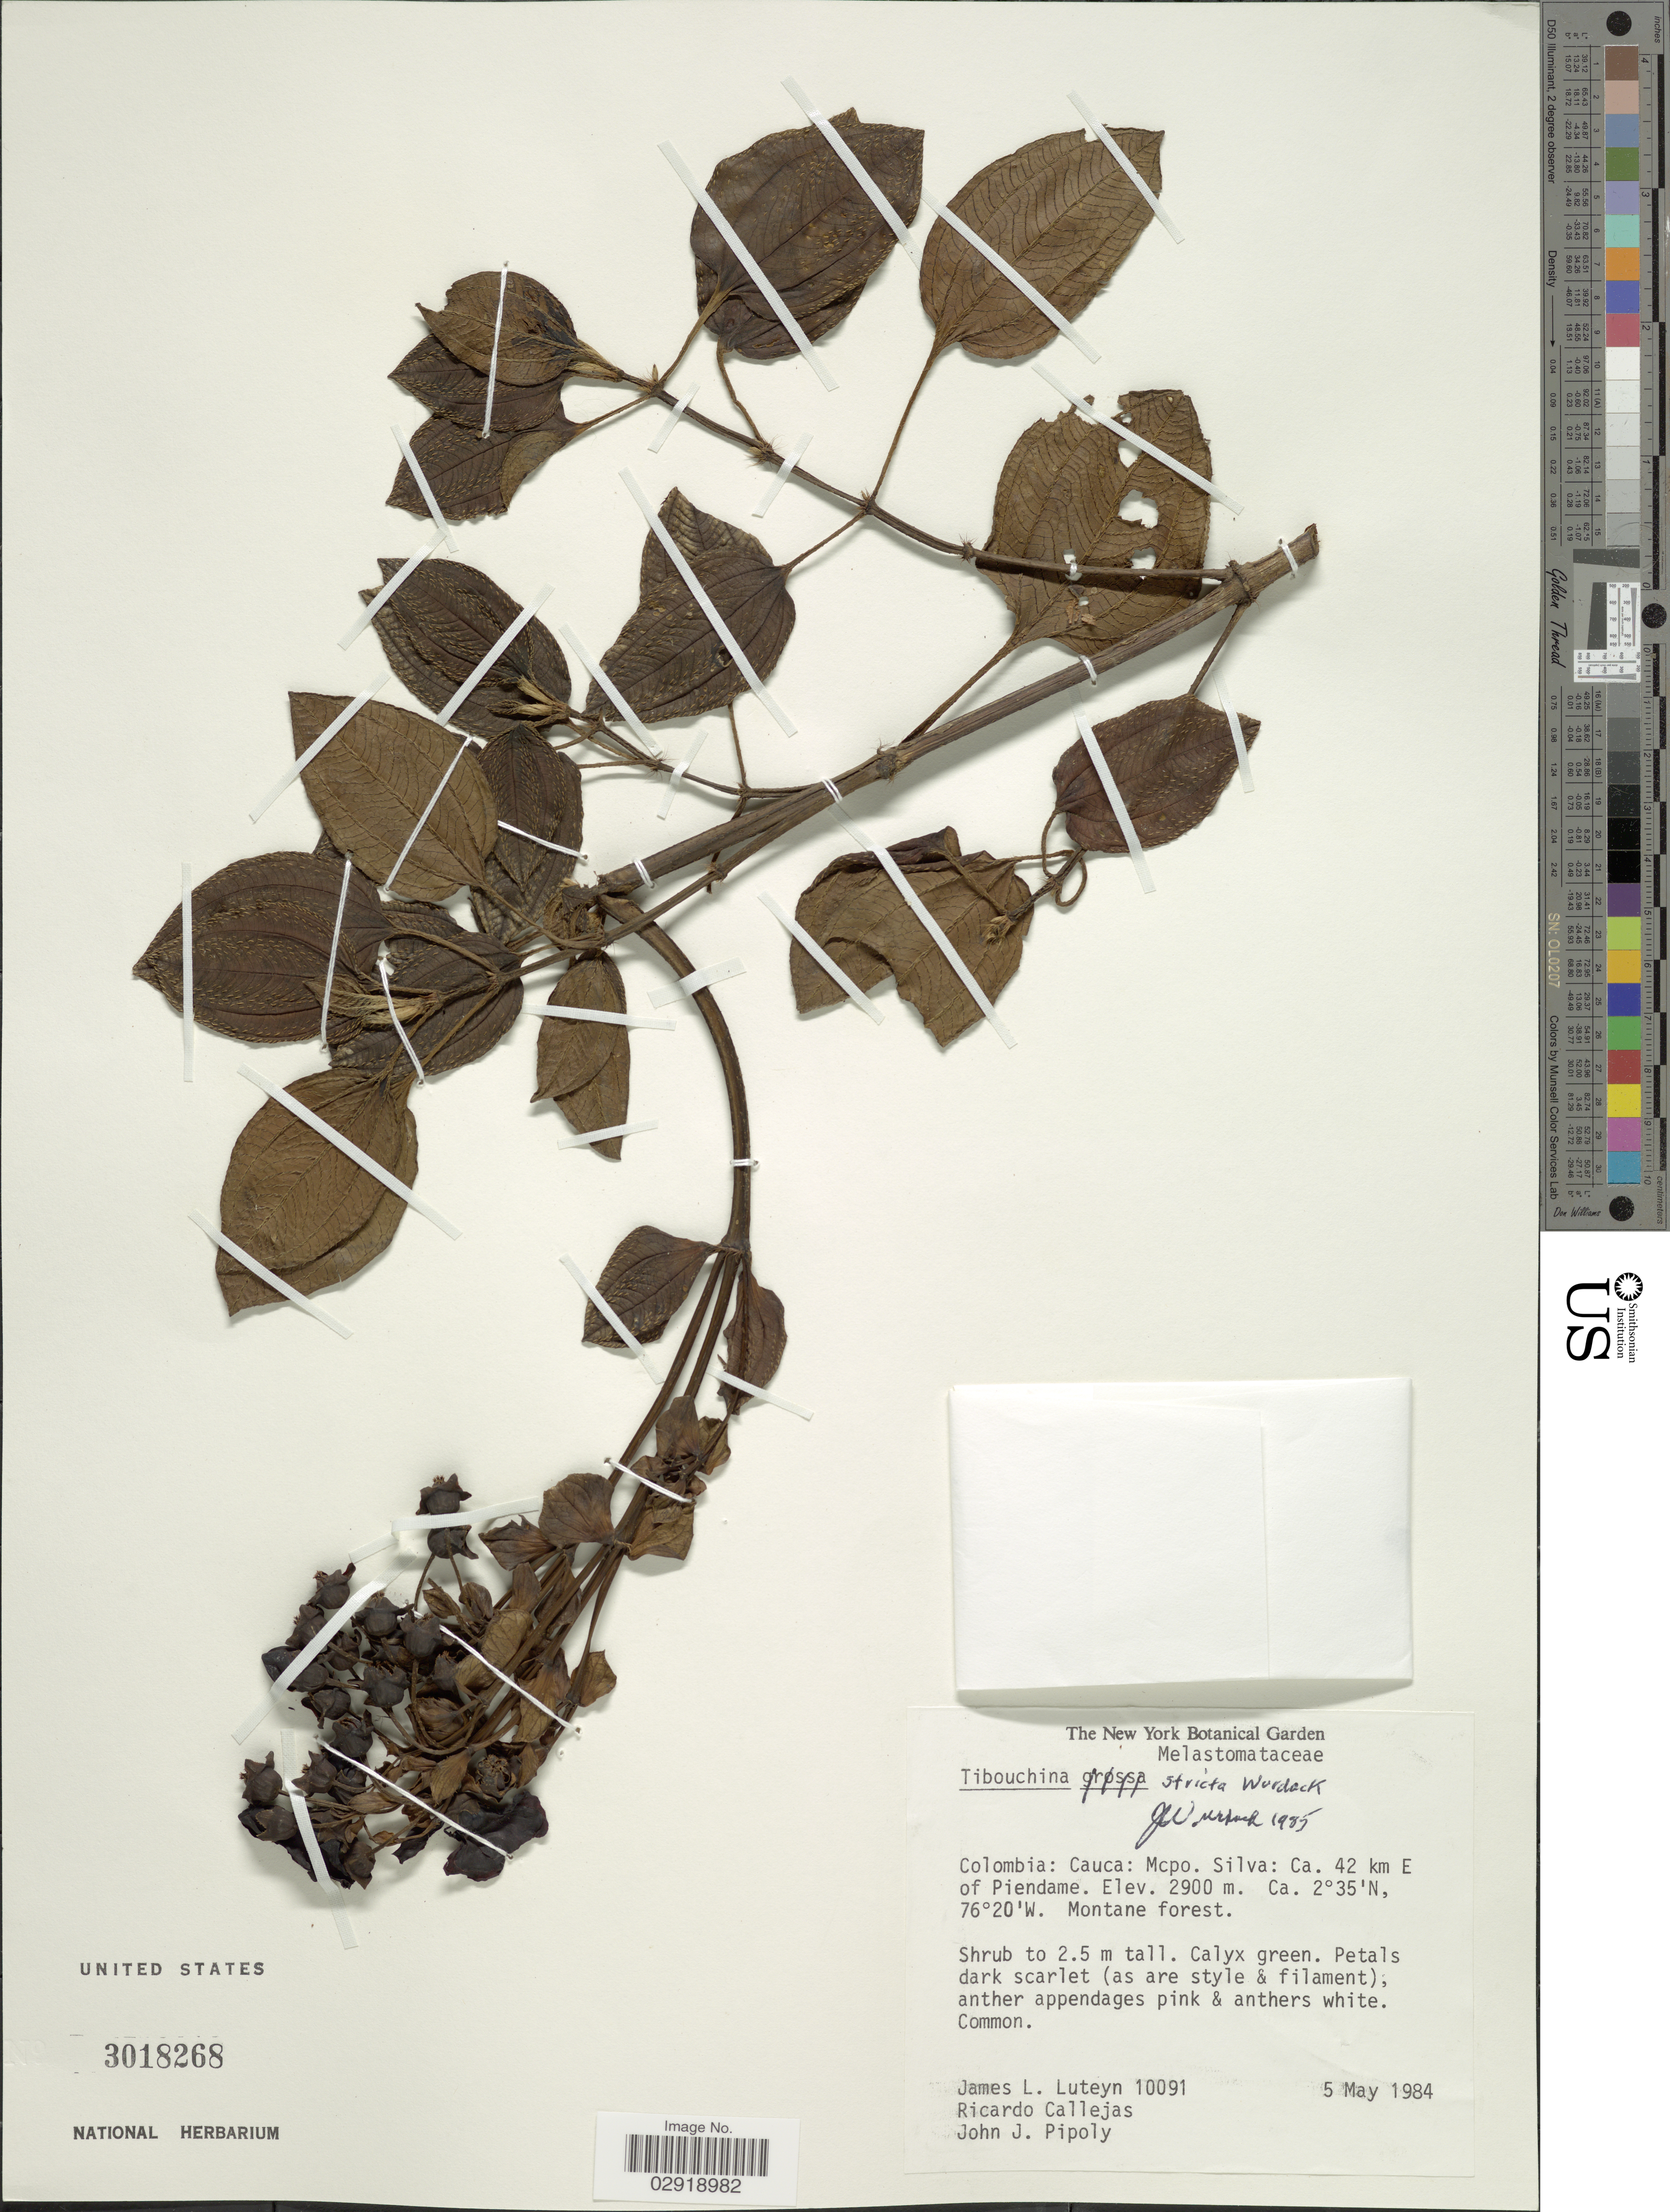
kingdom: Plantae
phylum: Tracheophyta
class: Magnoliopsida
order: Myrtales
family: Melastomataceae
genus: Chaetogastra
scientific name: Chaetogastra alata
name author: P.J.F. Guim. & Michelang.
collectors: J. L. Luteyn, R. Callejas & J. J. Pipoly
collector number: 10091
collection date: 1984-05-05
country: Colombia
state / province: Cauca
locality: Mcpo. Silva: Ca. 42 km E of Piendame. Montane forest.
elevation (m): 2900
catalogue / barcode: US 3018268